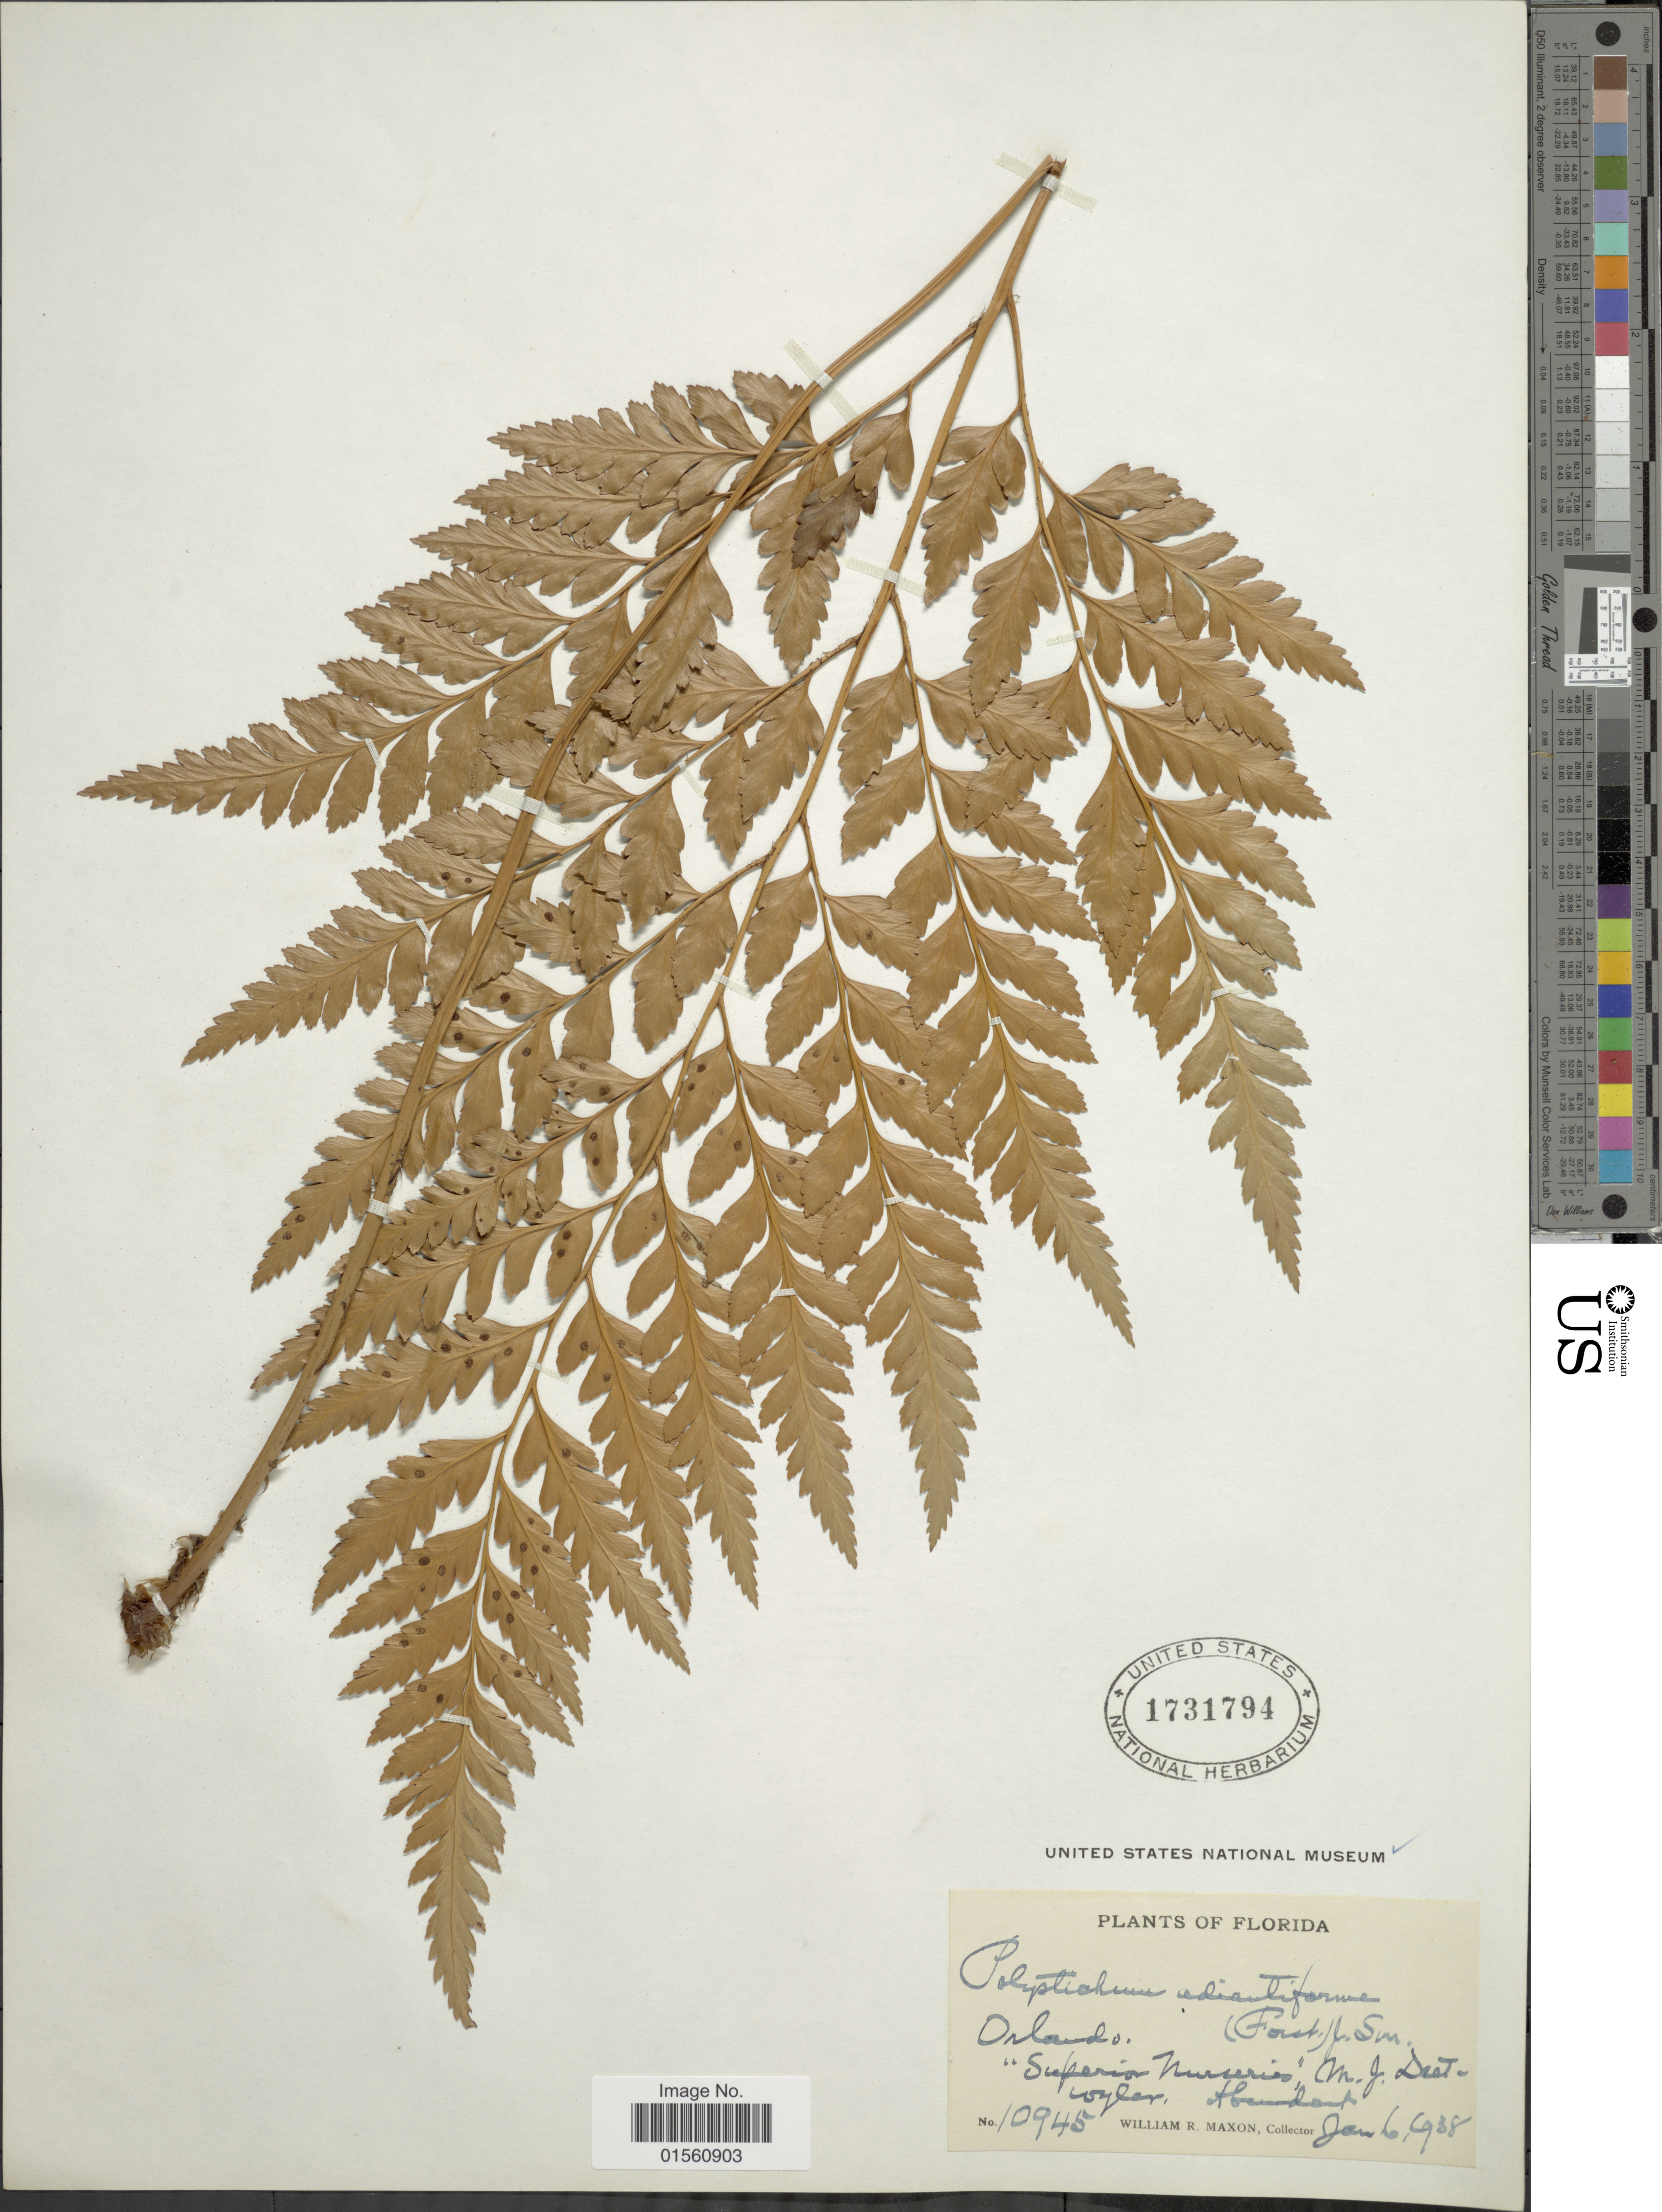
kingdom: Plantae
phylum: Tracheophyta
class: Polypodiopsida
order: Polypodiales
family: Dryopteridaceae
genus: Rumohra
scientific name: Rumohra adiantiformis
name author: (G. Forst.) Ching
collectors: W. R. Maxon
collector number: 10945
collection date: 1938-01-06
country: United States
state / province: Florida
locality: Orlando, 'Superior Nurseries'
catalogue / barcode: US 1731794